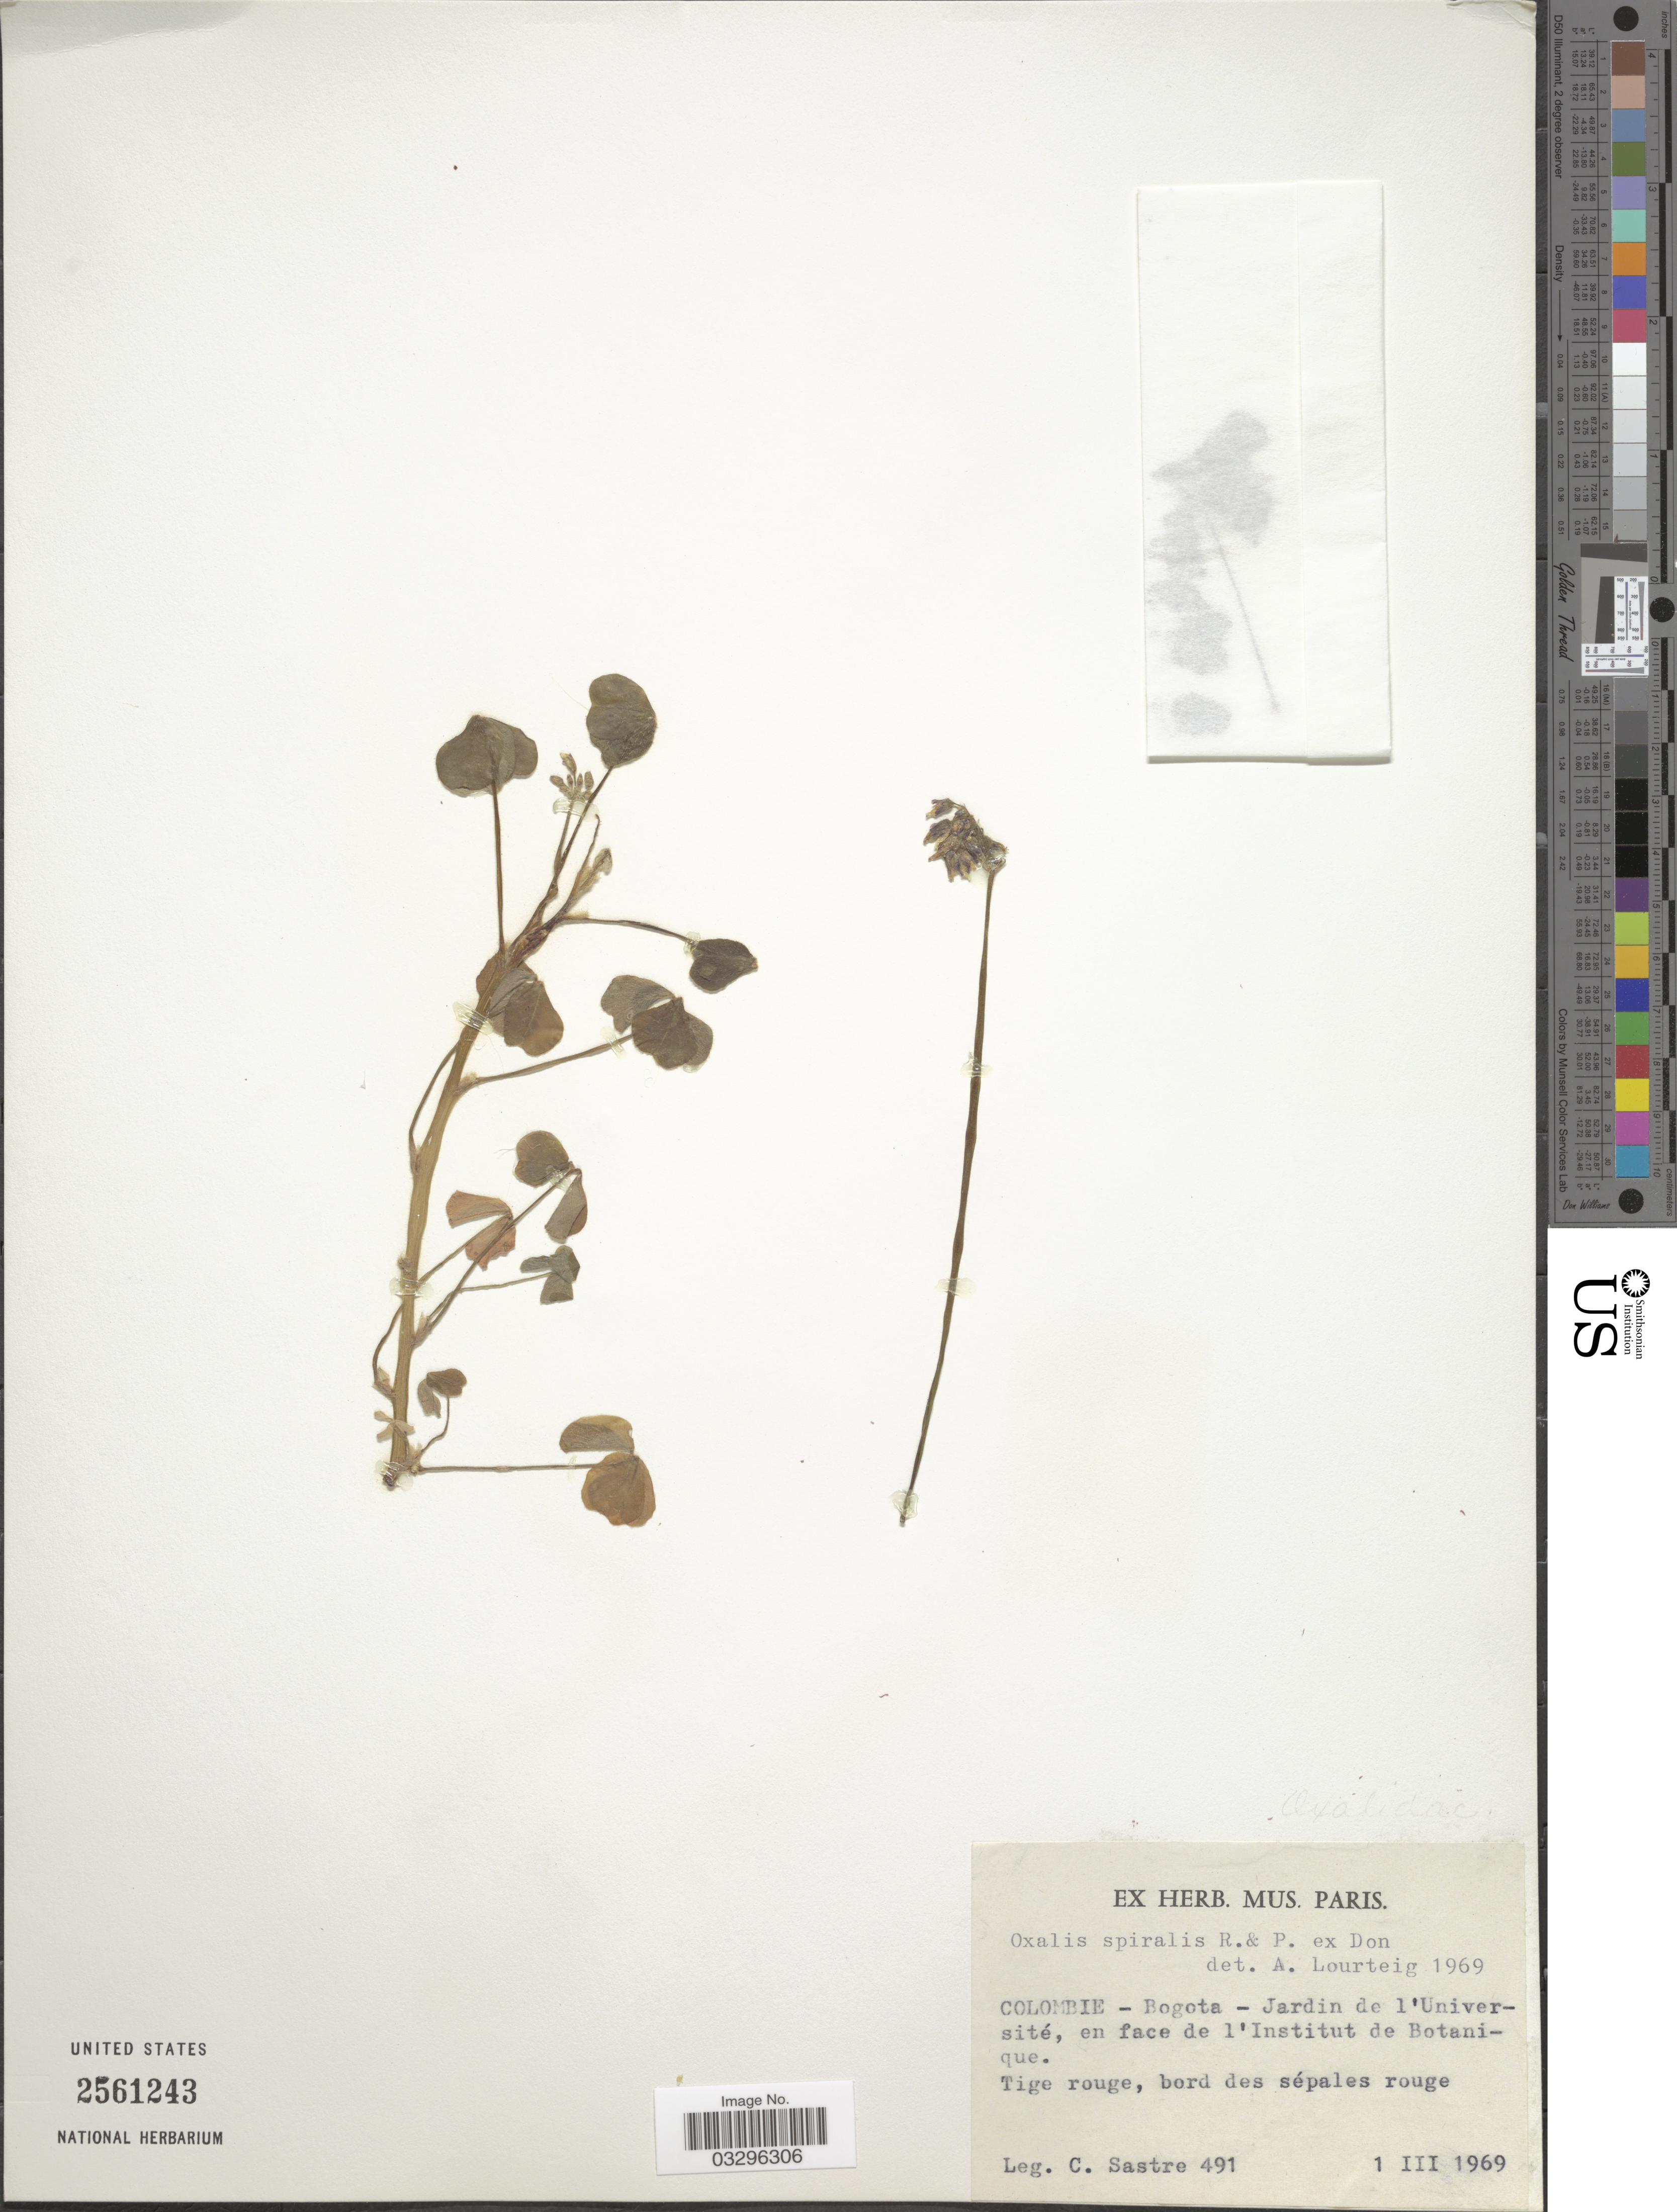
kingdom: Plantae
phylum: Tracheophyta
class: Magnoliopsida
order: Oxalidales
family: Oxalidaceae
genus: Oxalis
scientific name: Oxalis spiralis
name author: Ruiz & Pav. ex G. Don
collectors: C. Sastre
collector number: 491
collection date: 1969-03-01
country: Colombia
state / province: Bogota D.C.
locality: Jardin de l'Université, en face de l'Institut de Botanique.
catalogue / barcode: US 2561243